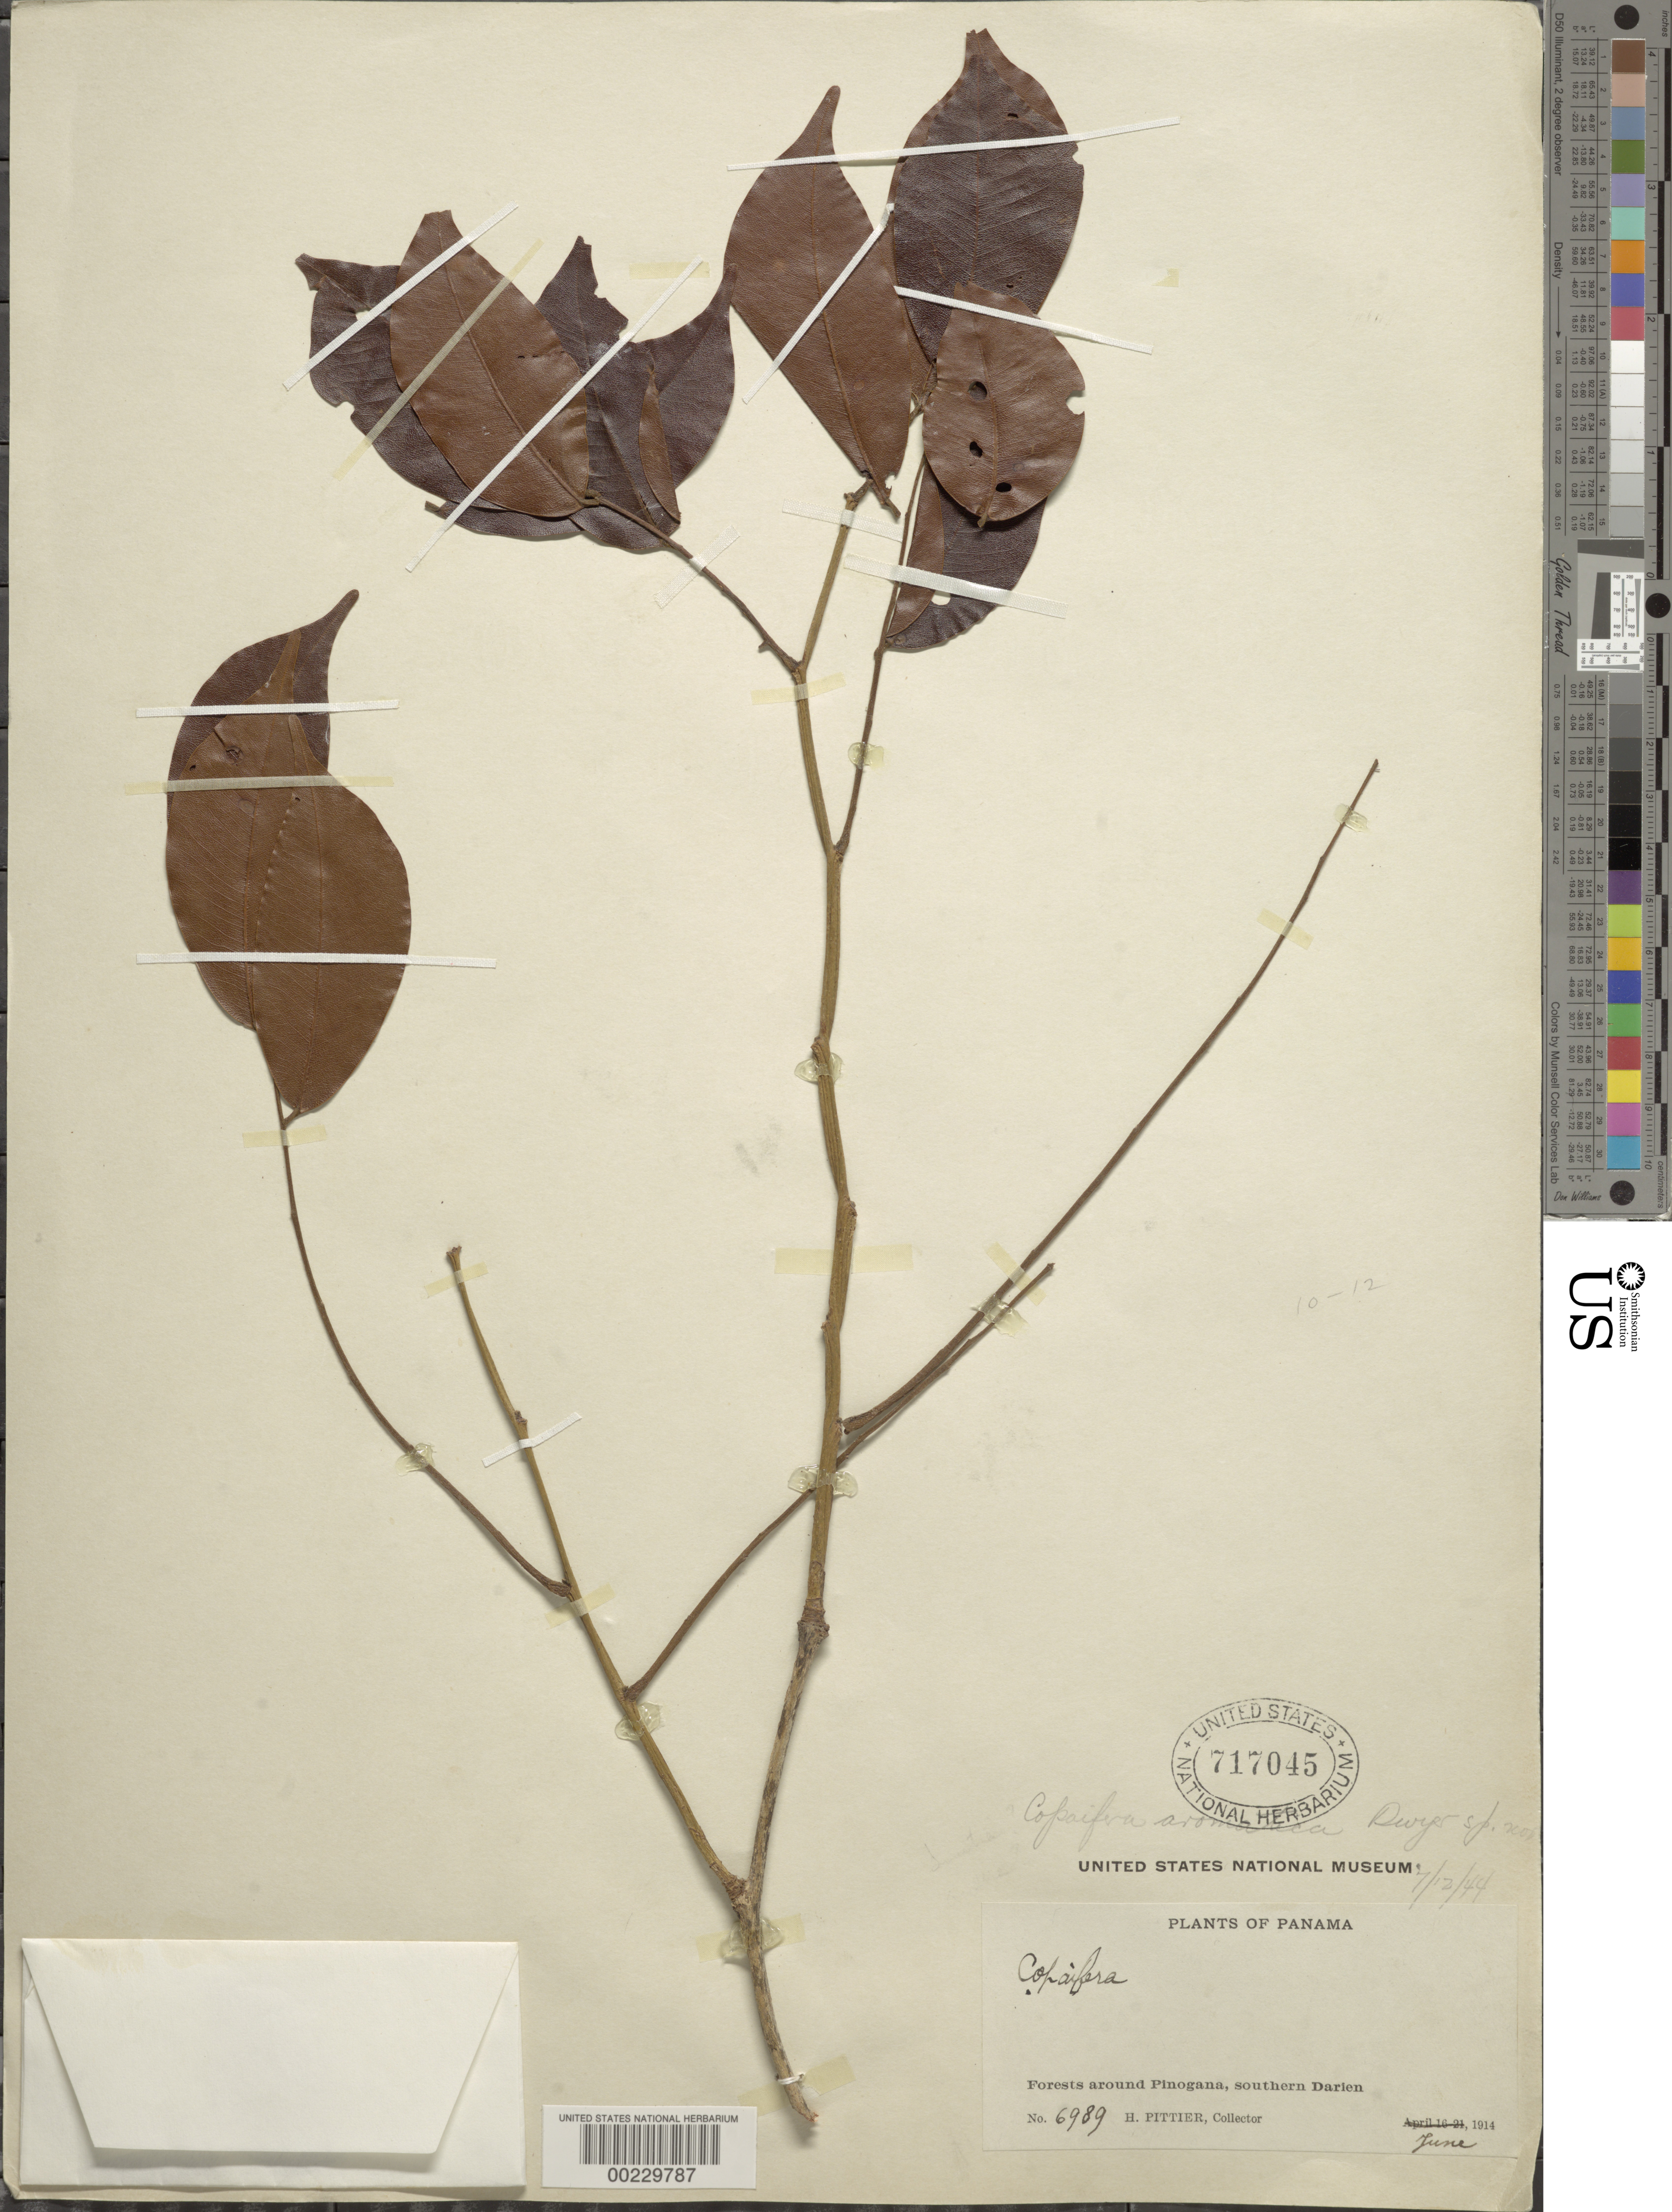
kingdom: Plantae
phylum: Tracheophyta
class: Magnoliopsida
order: Fabales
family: Fabaceae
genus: Copaifera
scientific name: Copaifera aromatica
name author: Dwyer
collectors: H. F. Pittier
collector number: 6989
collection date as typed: Jun 1914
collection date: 1914-06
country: Panama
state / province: Darién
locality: Around Pinogana, southern Darien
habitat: Forests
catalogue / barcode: US 717045